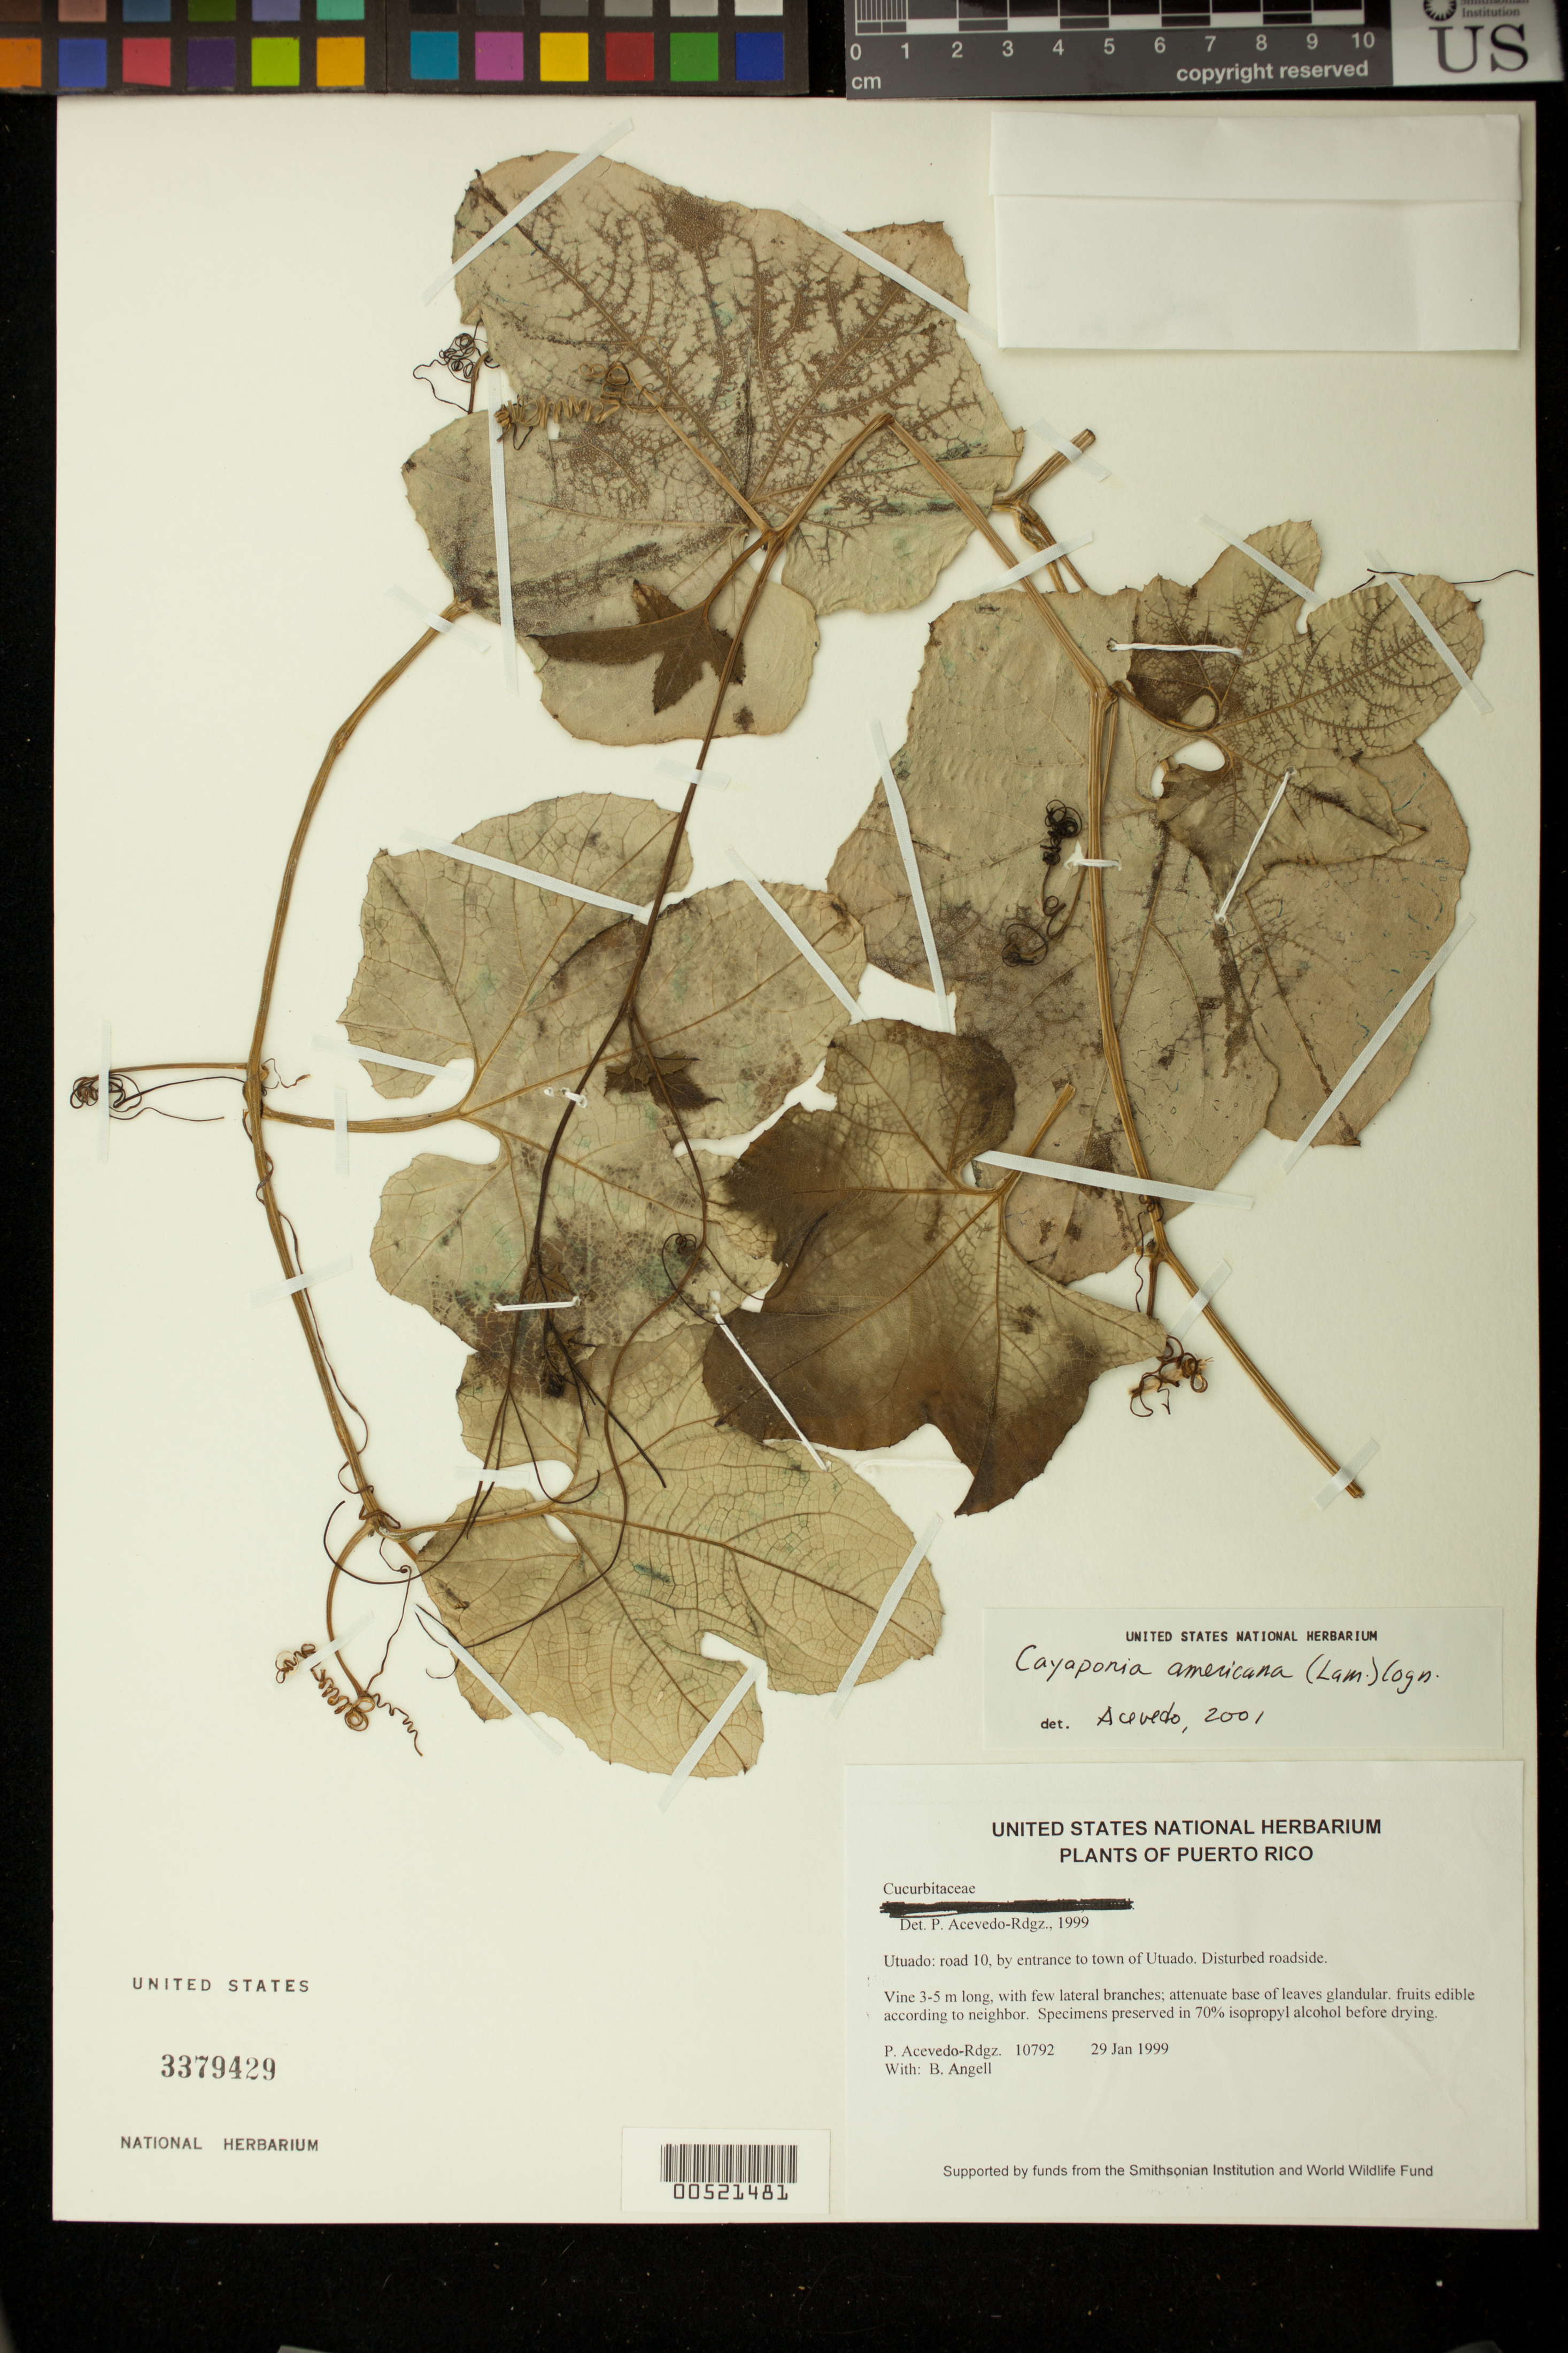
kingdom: Plantae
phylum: Tracheophyta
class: Magnoliopsida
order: Cucurbitales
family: Cucurbitaceae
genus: Cayaponia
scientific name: Cayaponia americana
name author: (Lam.) Cogn.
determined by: Acevedo-Rodríguez, P., (BOT), Smithsonian Institution - National Museum of Natural History (UNITED STATES)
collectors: P. Acevedo-Rodr. & Bobbi Angell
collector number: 10792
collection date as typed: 29 Jan 1999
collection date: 1999-01-29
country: Puerto Rico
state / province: Utuado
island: Puerto Rico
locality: Utuado: road 10, by entrance to town of Utuado.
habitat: Disturbed roadside.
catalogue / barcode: US 3379429